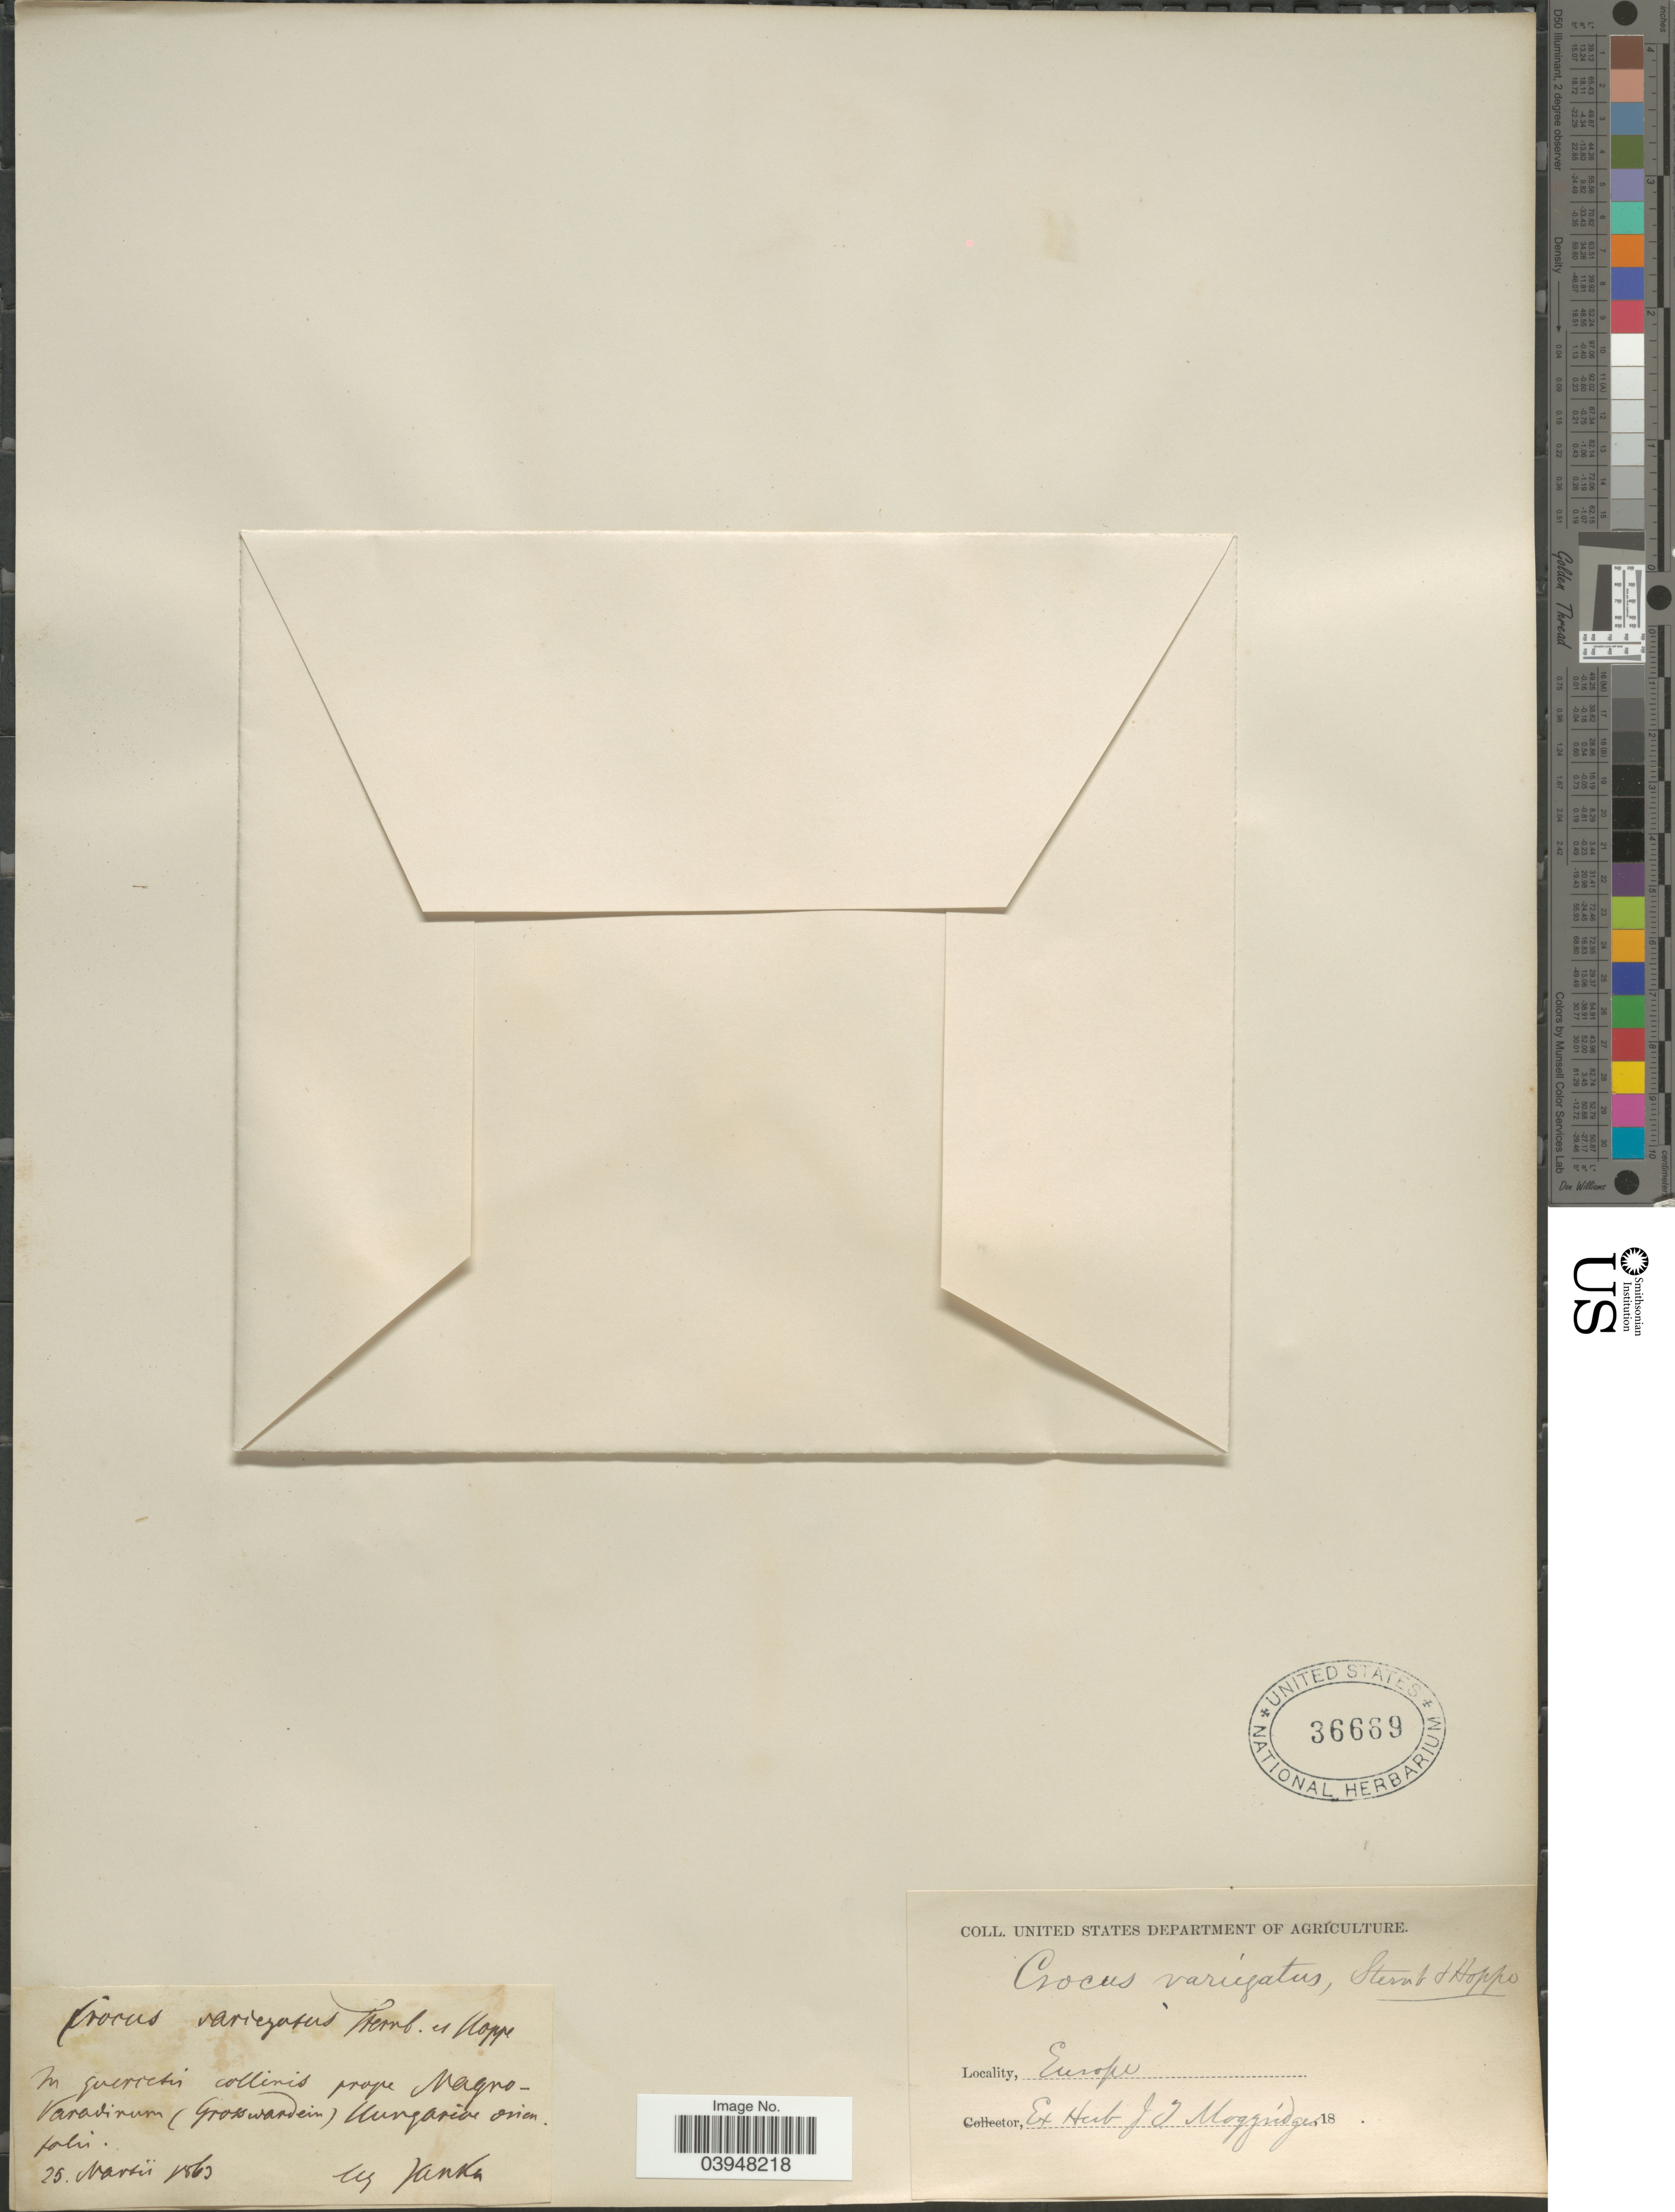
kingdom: Plantae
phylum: Tracheophyta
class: Liliopsida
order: Asparagales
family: Iridaceae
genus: Crocus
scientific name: Crocus variegatus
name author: Hoppe & Hornsch.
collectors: V. Janka von Bulcs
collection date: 1863-03-25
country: Hungary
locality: In guerretis collinis prope Magno-Varadinum (Grosswardein) Hungariae orientalis. Europe.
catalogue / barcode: US 36669